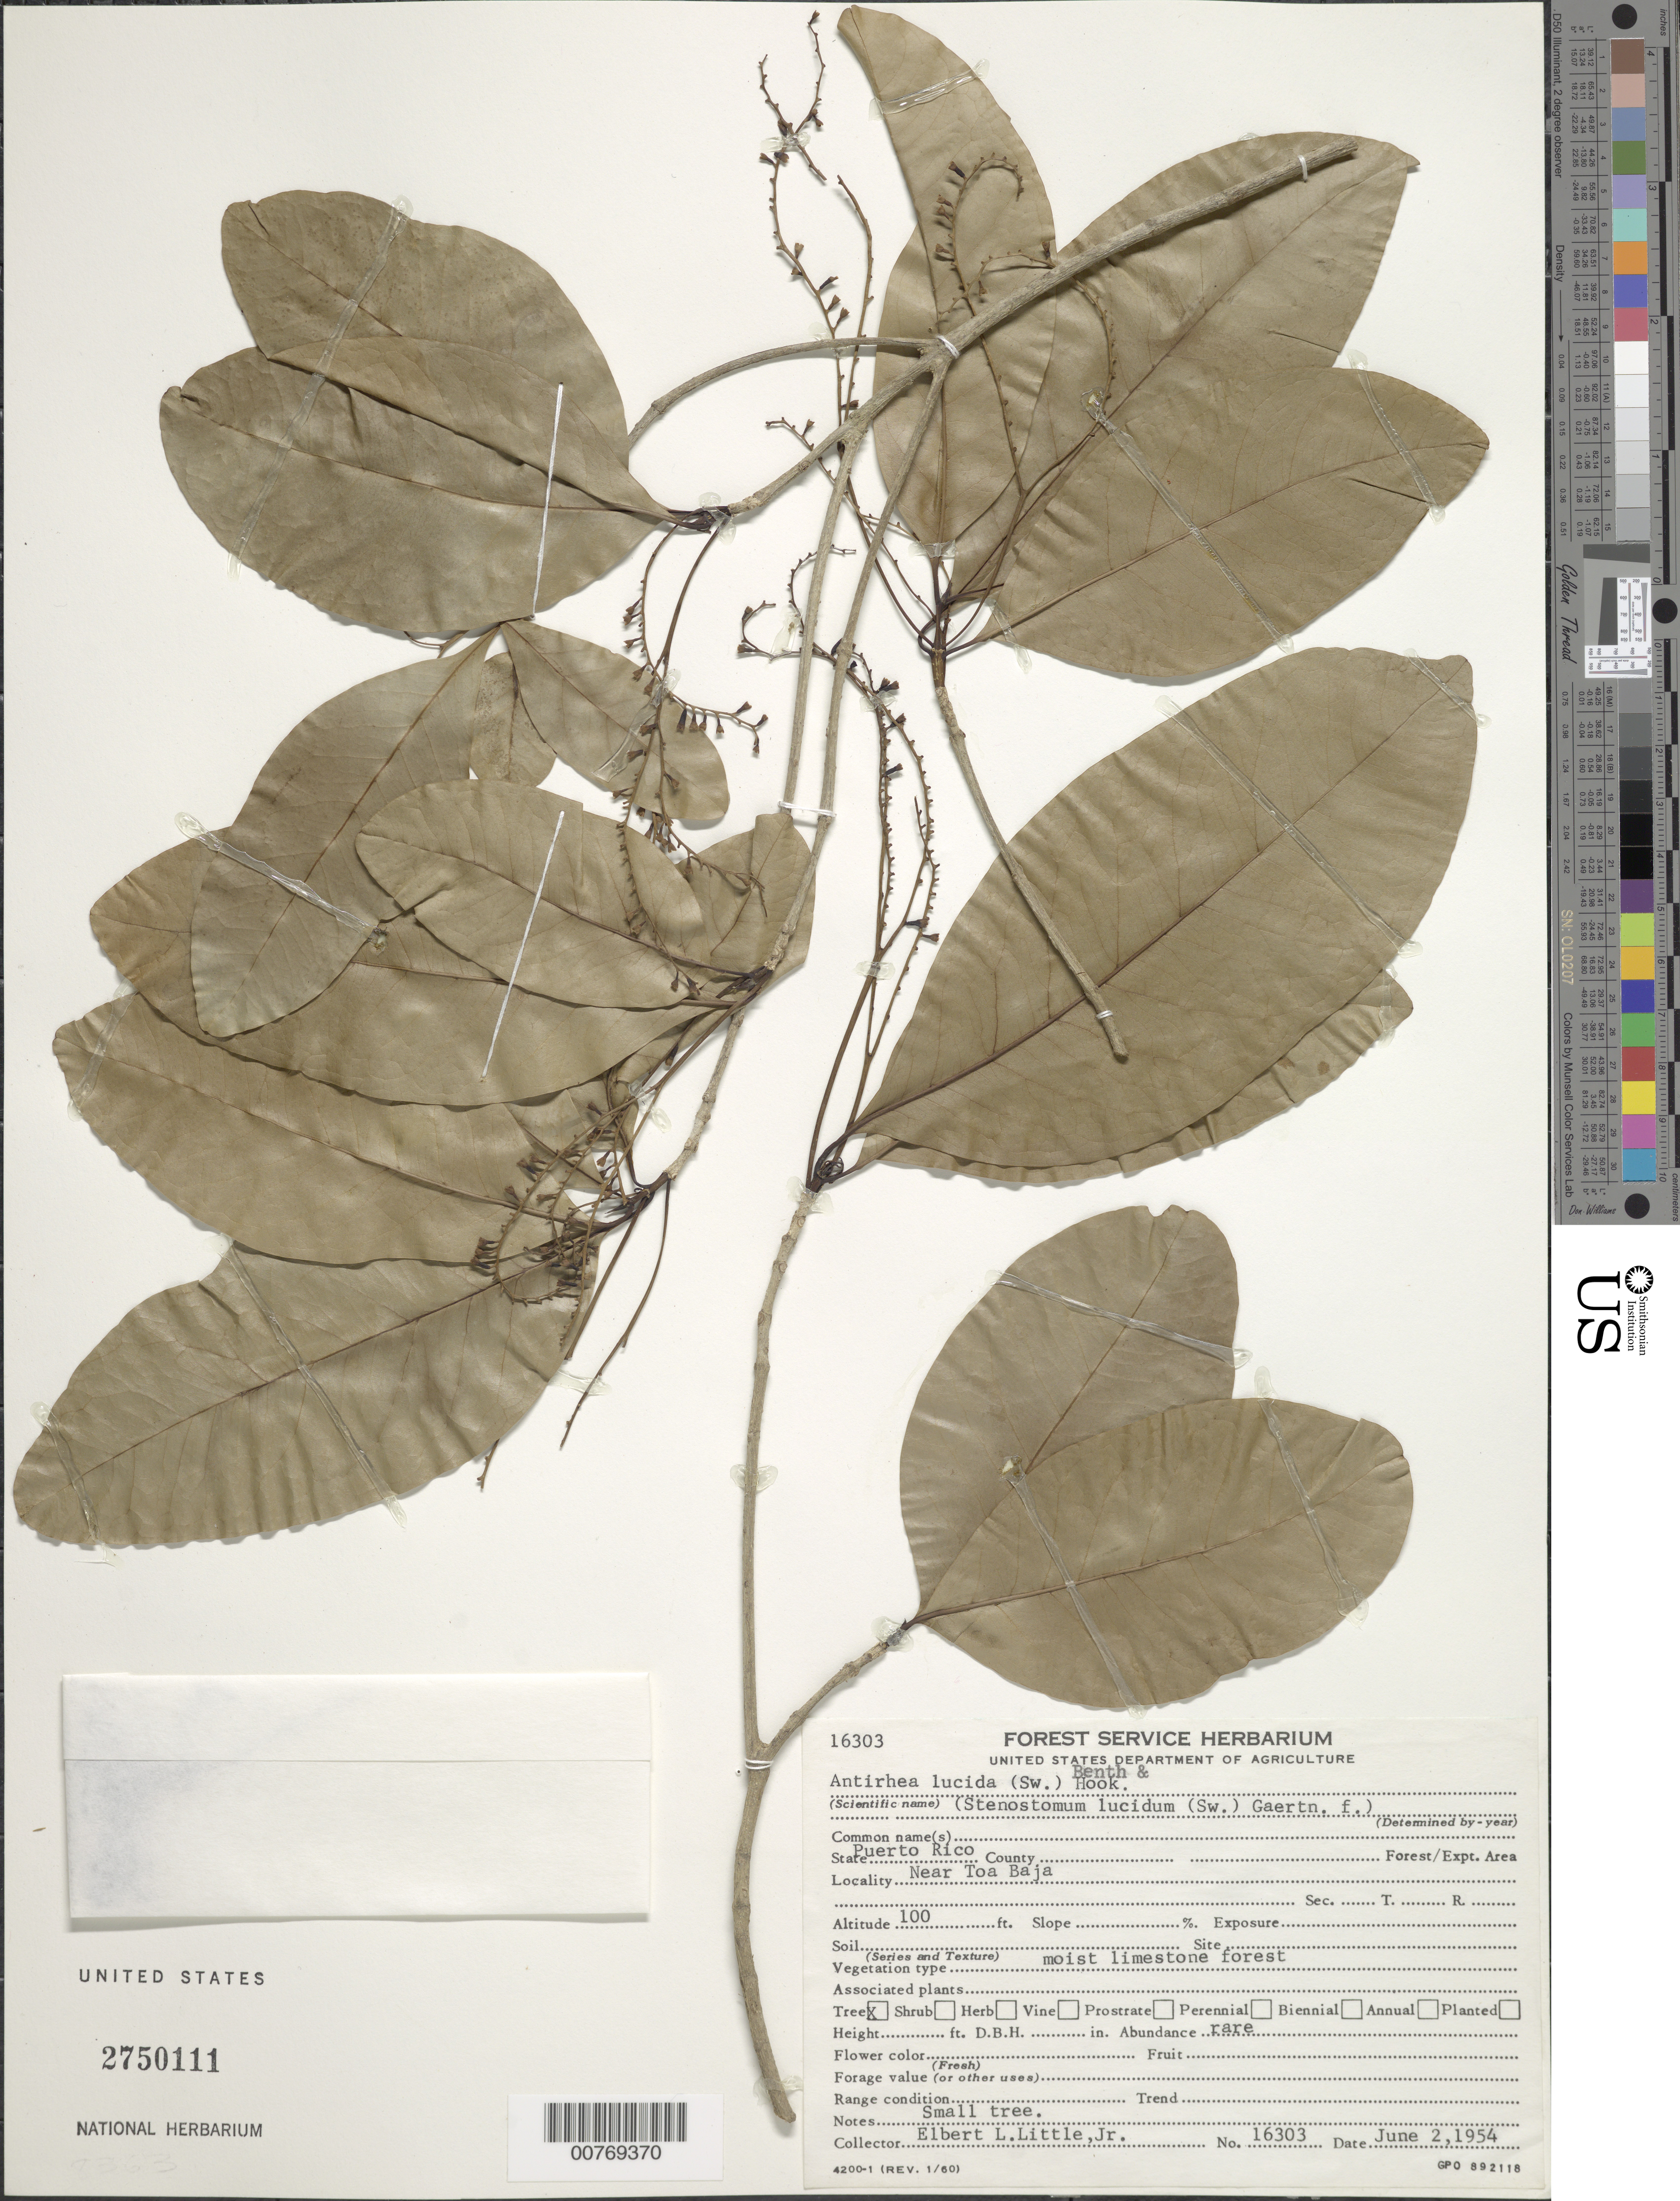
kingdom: Plantae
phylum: Tracheophyta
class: Magnoliopsida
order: Gentianales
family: Rubiaceae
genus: Stenostomum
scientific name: Stenostomum lucidum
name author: (Sw.) C.F. Gaertn.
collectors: E. L. Little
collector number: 16303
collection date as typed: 02 Jun 1954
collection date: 1954-06-02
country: Puerto Rico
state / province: Toa Baja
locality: Near Toa Baja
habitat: Moist limestone forest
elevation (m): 30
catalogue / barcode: US 2750111